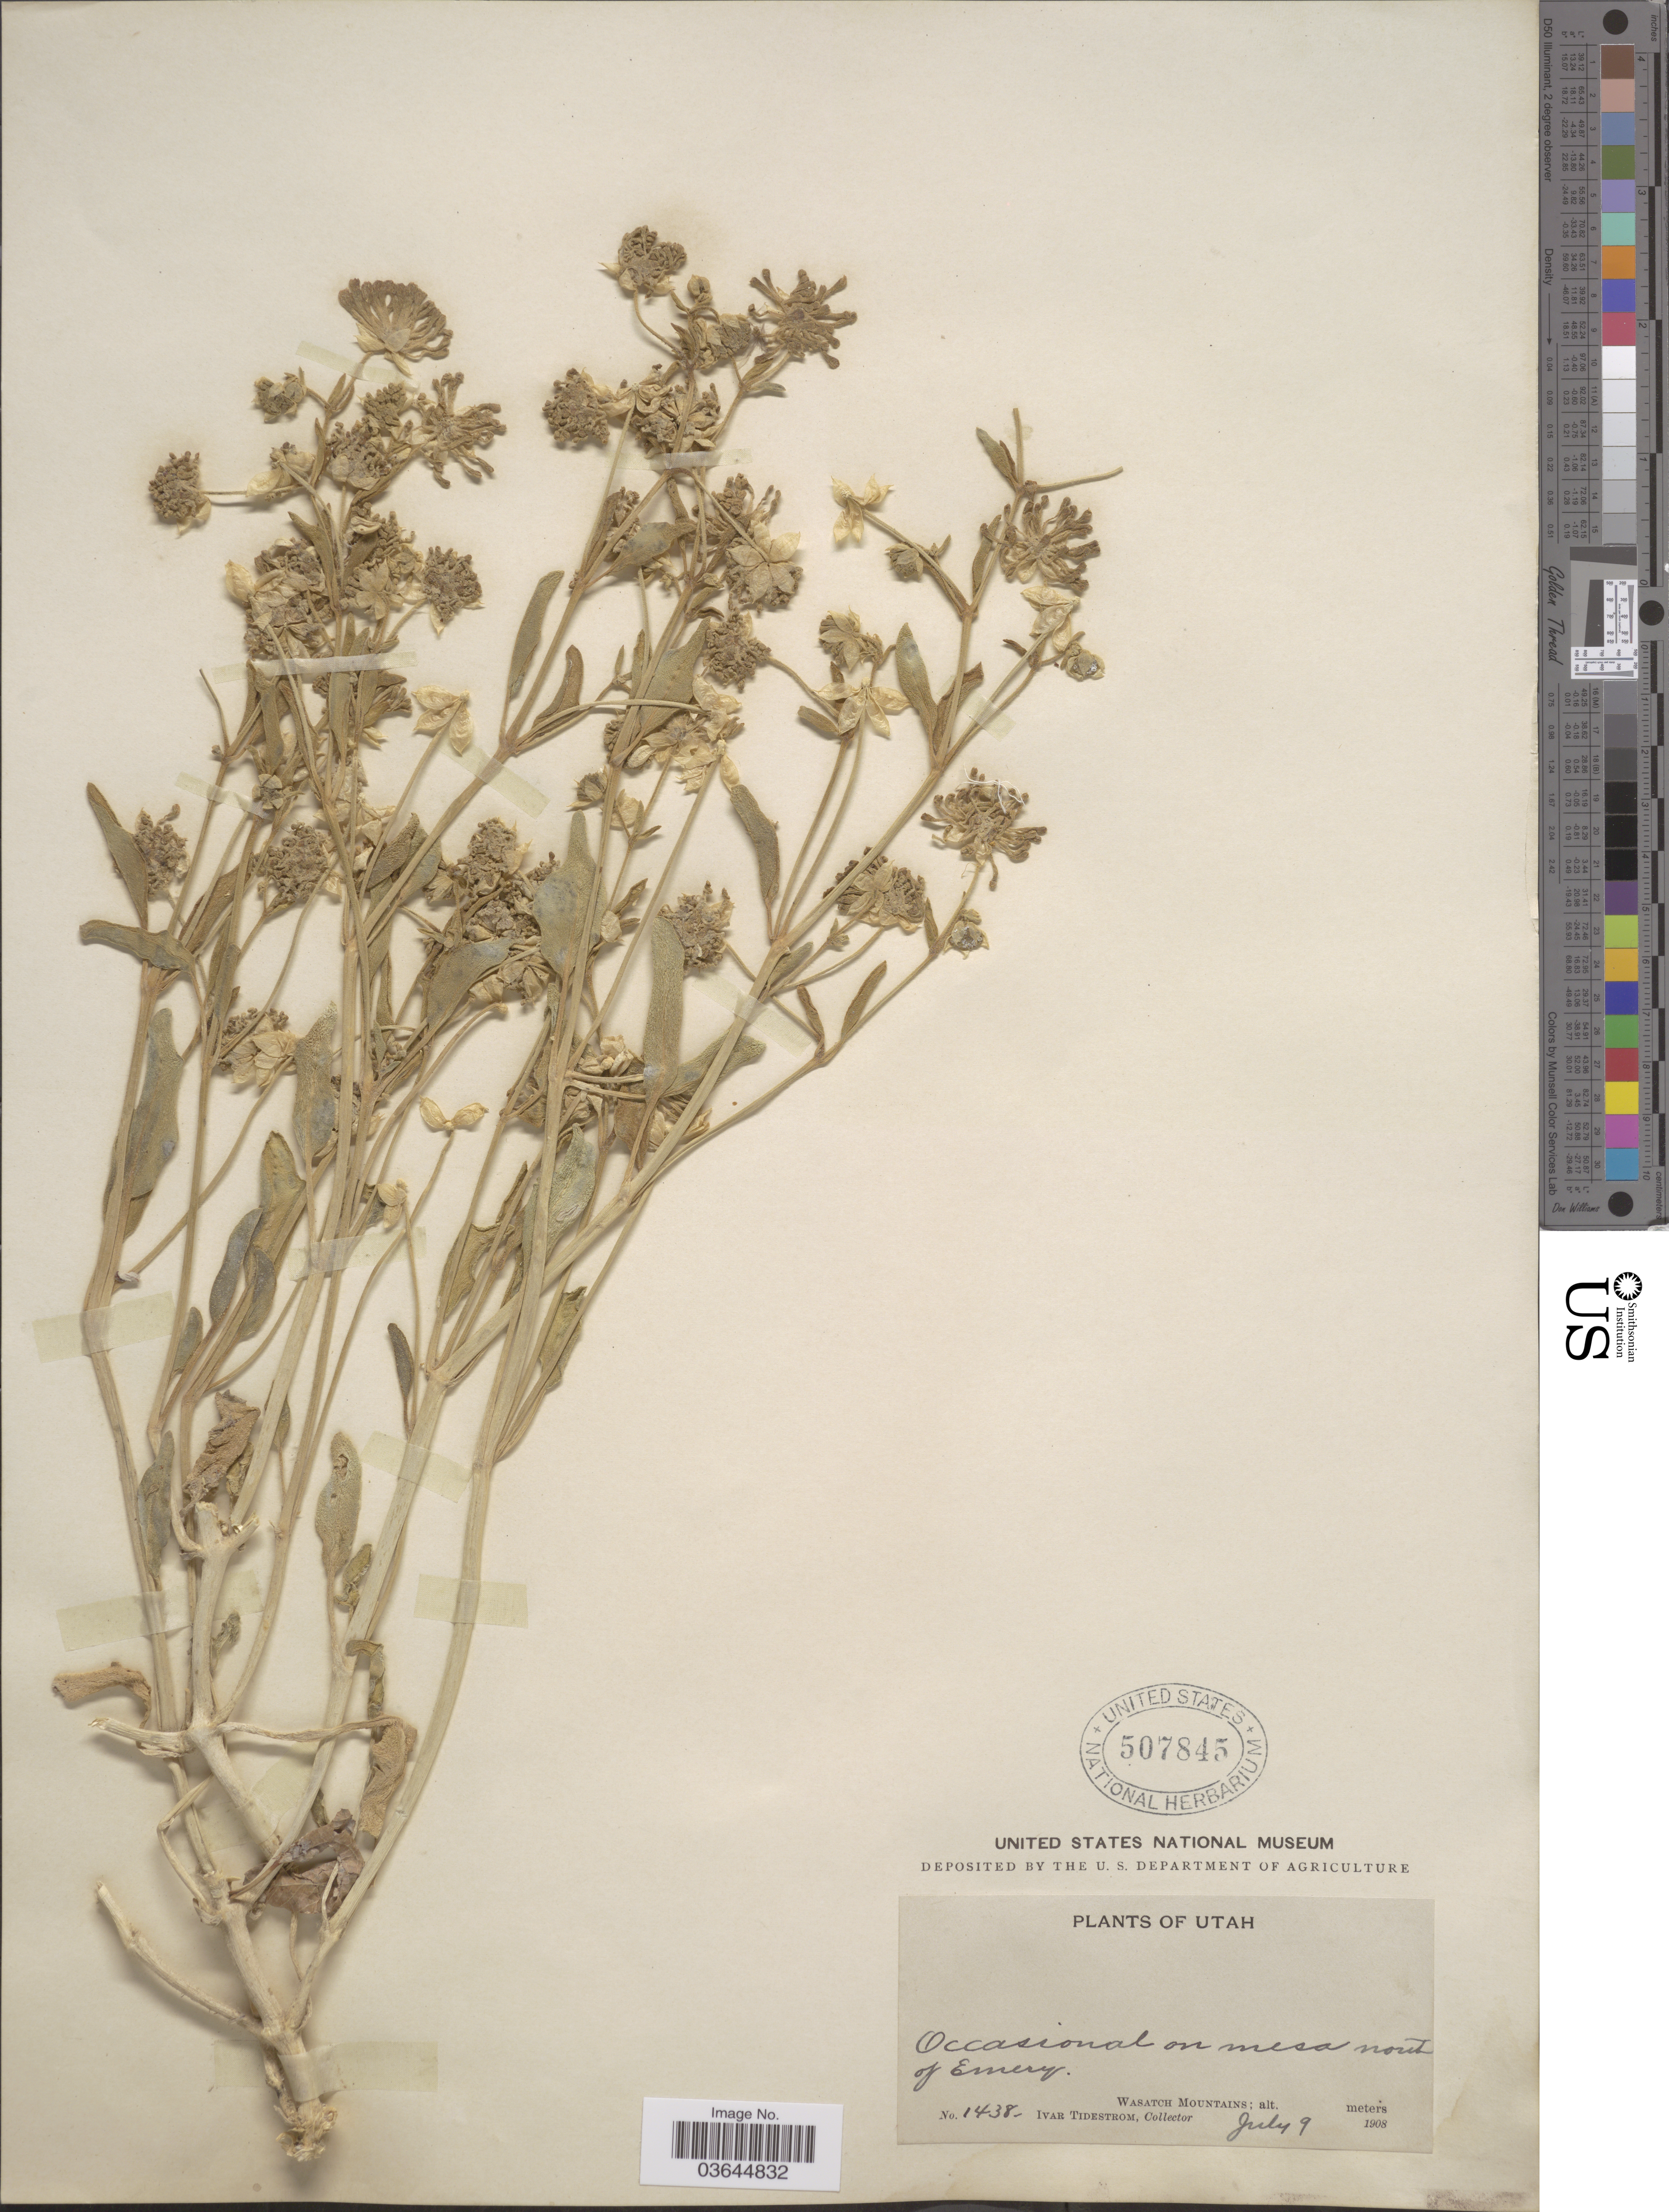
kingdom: Plantae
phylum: Tracheophyta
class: Magnoliopsida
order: Caryophyllales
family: Nyctaginaceae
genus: Abronia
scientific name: Abronia salsa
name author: Rydb.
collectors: I. F. Tidestrom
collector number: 1438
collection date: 1908-07-09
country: United States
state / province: Utah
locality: Occasional on mesa north of Emery. Wasatch Mountains.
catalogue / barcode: US 507845